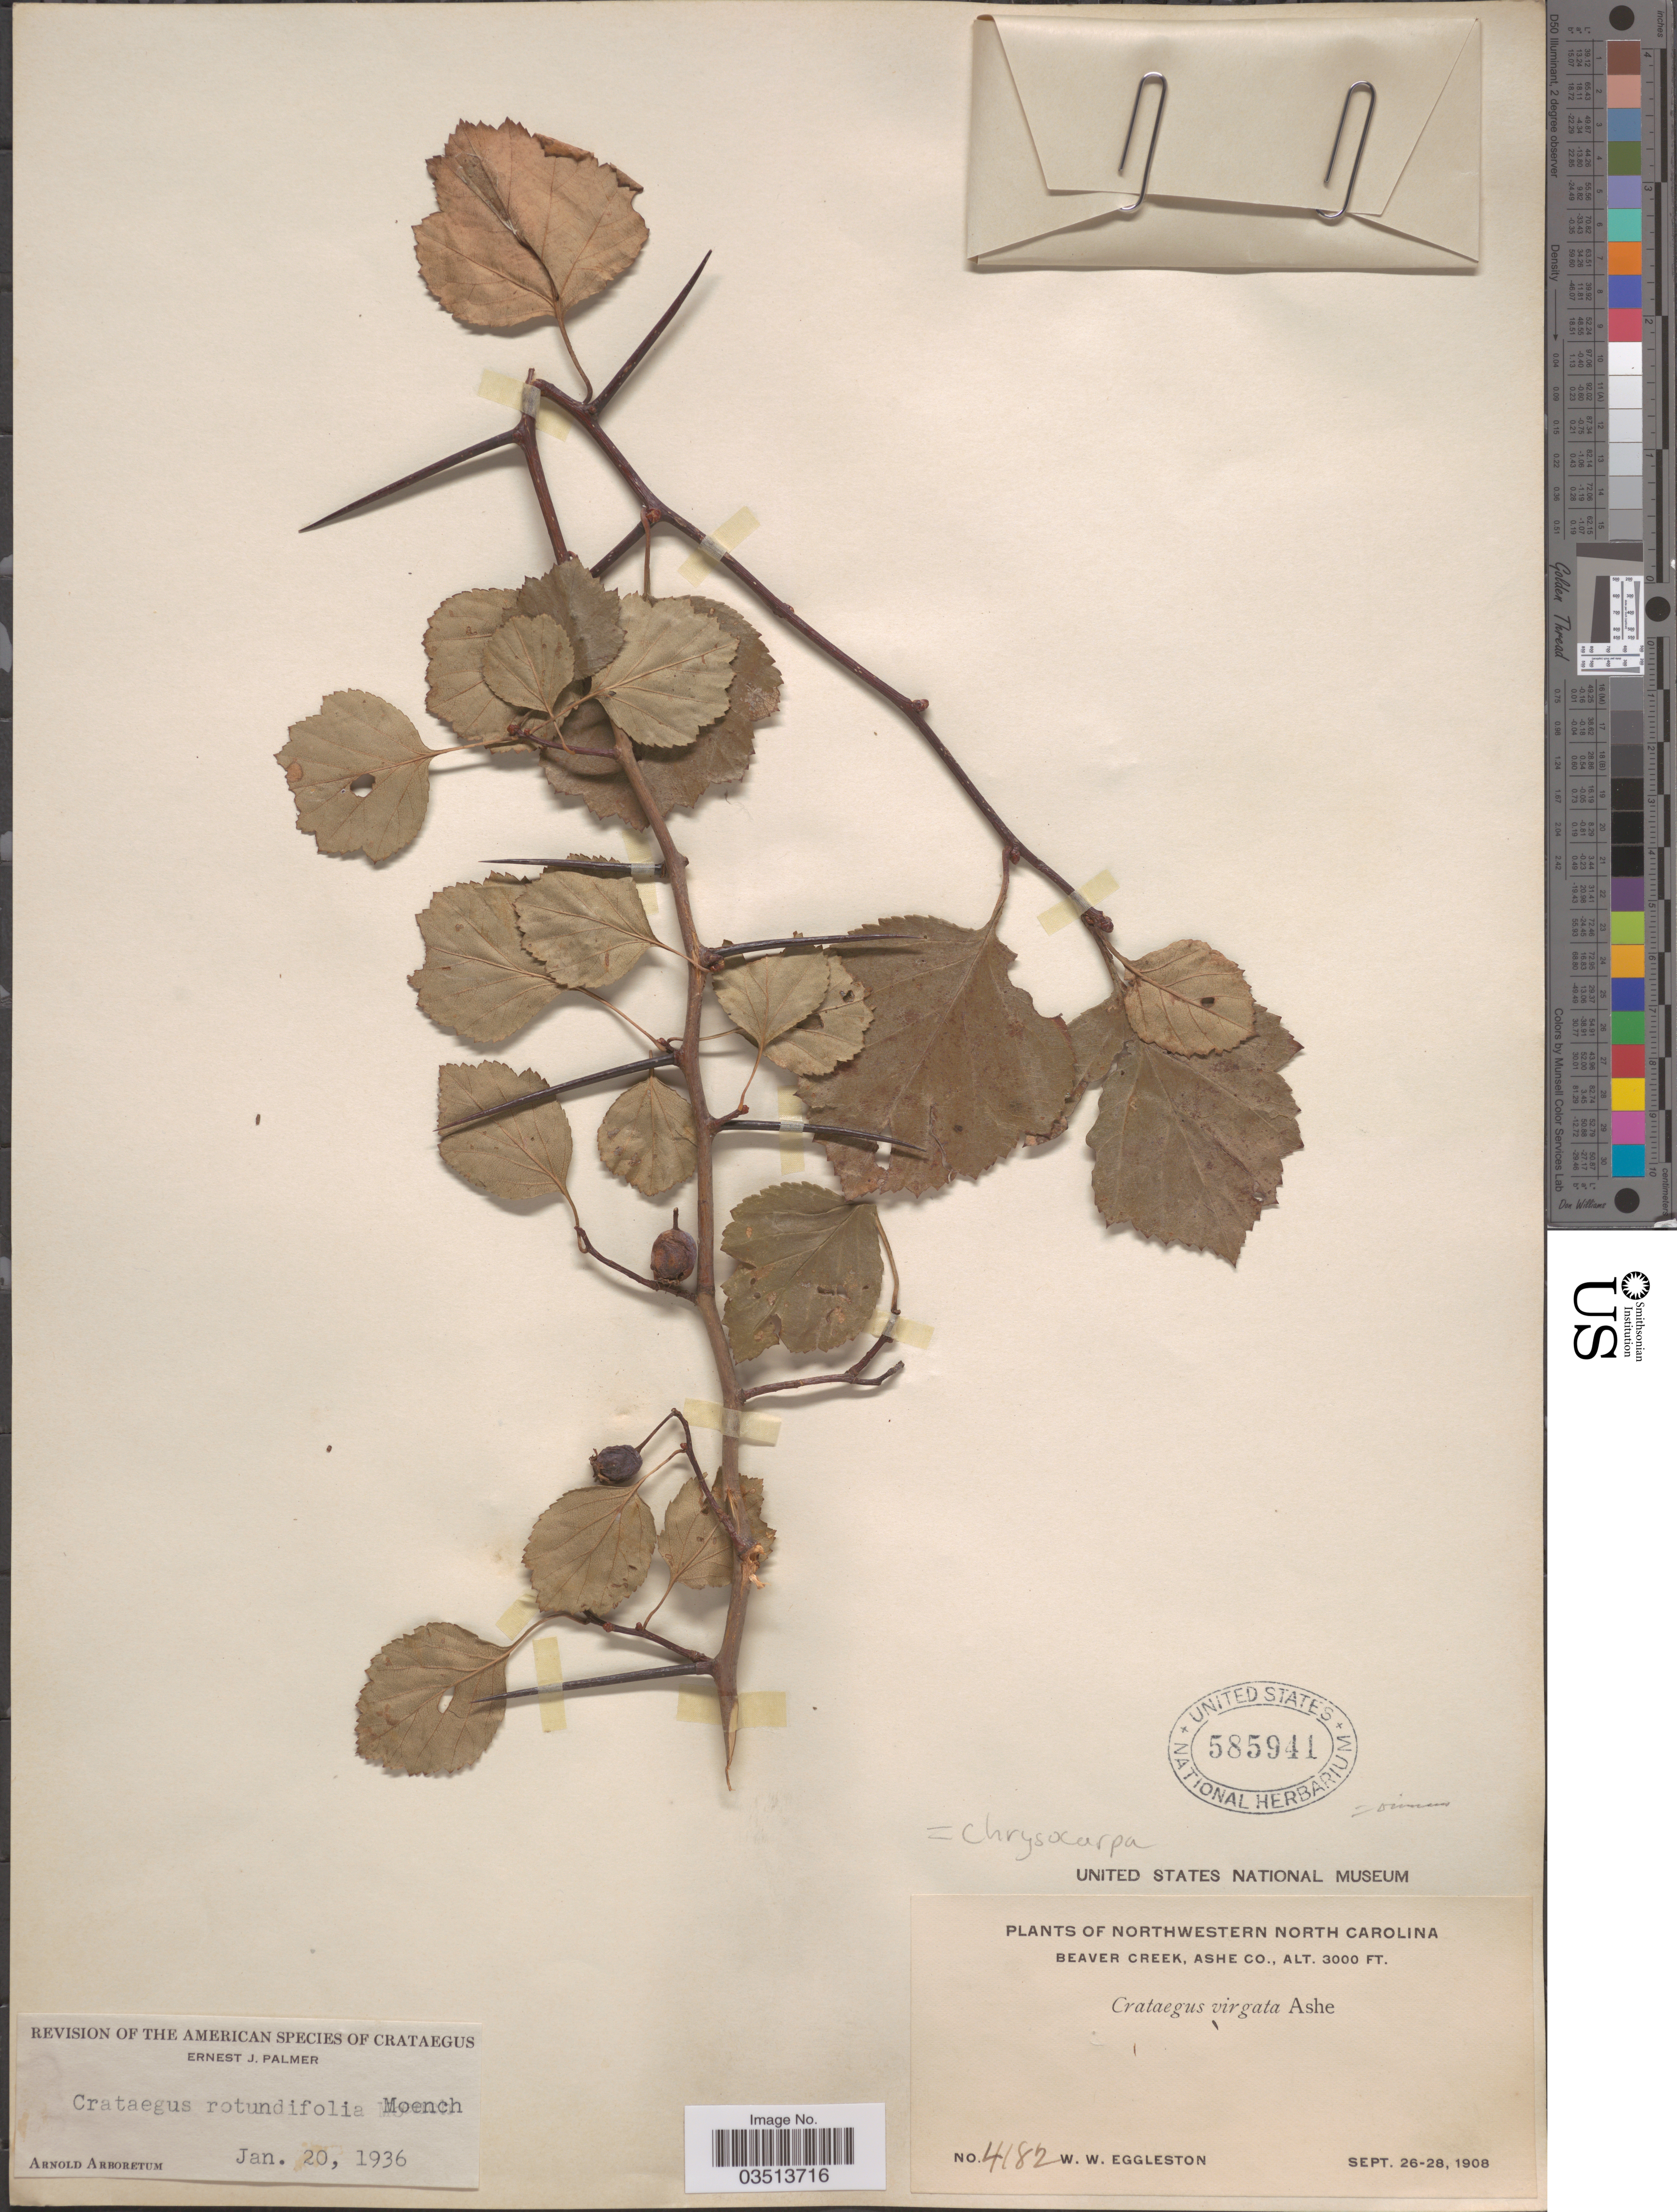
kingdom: Plantae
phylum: Tracheophyta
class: Magnoliopsida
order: Rosales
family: Rosaceae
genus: Crataegus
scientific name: Crataegus chrysocarpa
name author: Ashe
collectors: W. W. Eggleston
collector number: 4182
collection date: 1908-09-26/1908-09-28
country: United States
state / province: North Carolina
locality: Northwestern North Carolina. Beaver Creek, Ashe Co.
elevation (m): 914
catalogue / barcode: US 585941